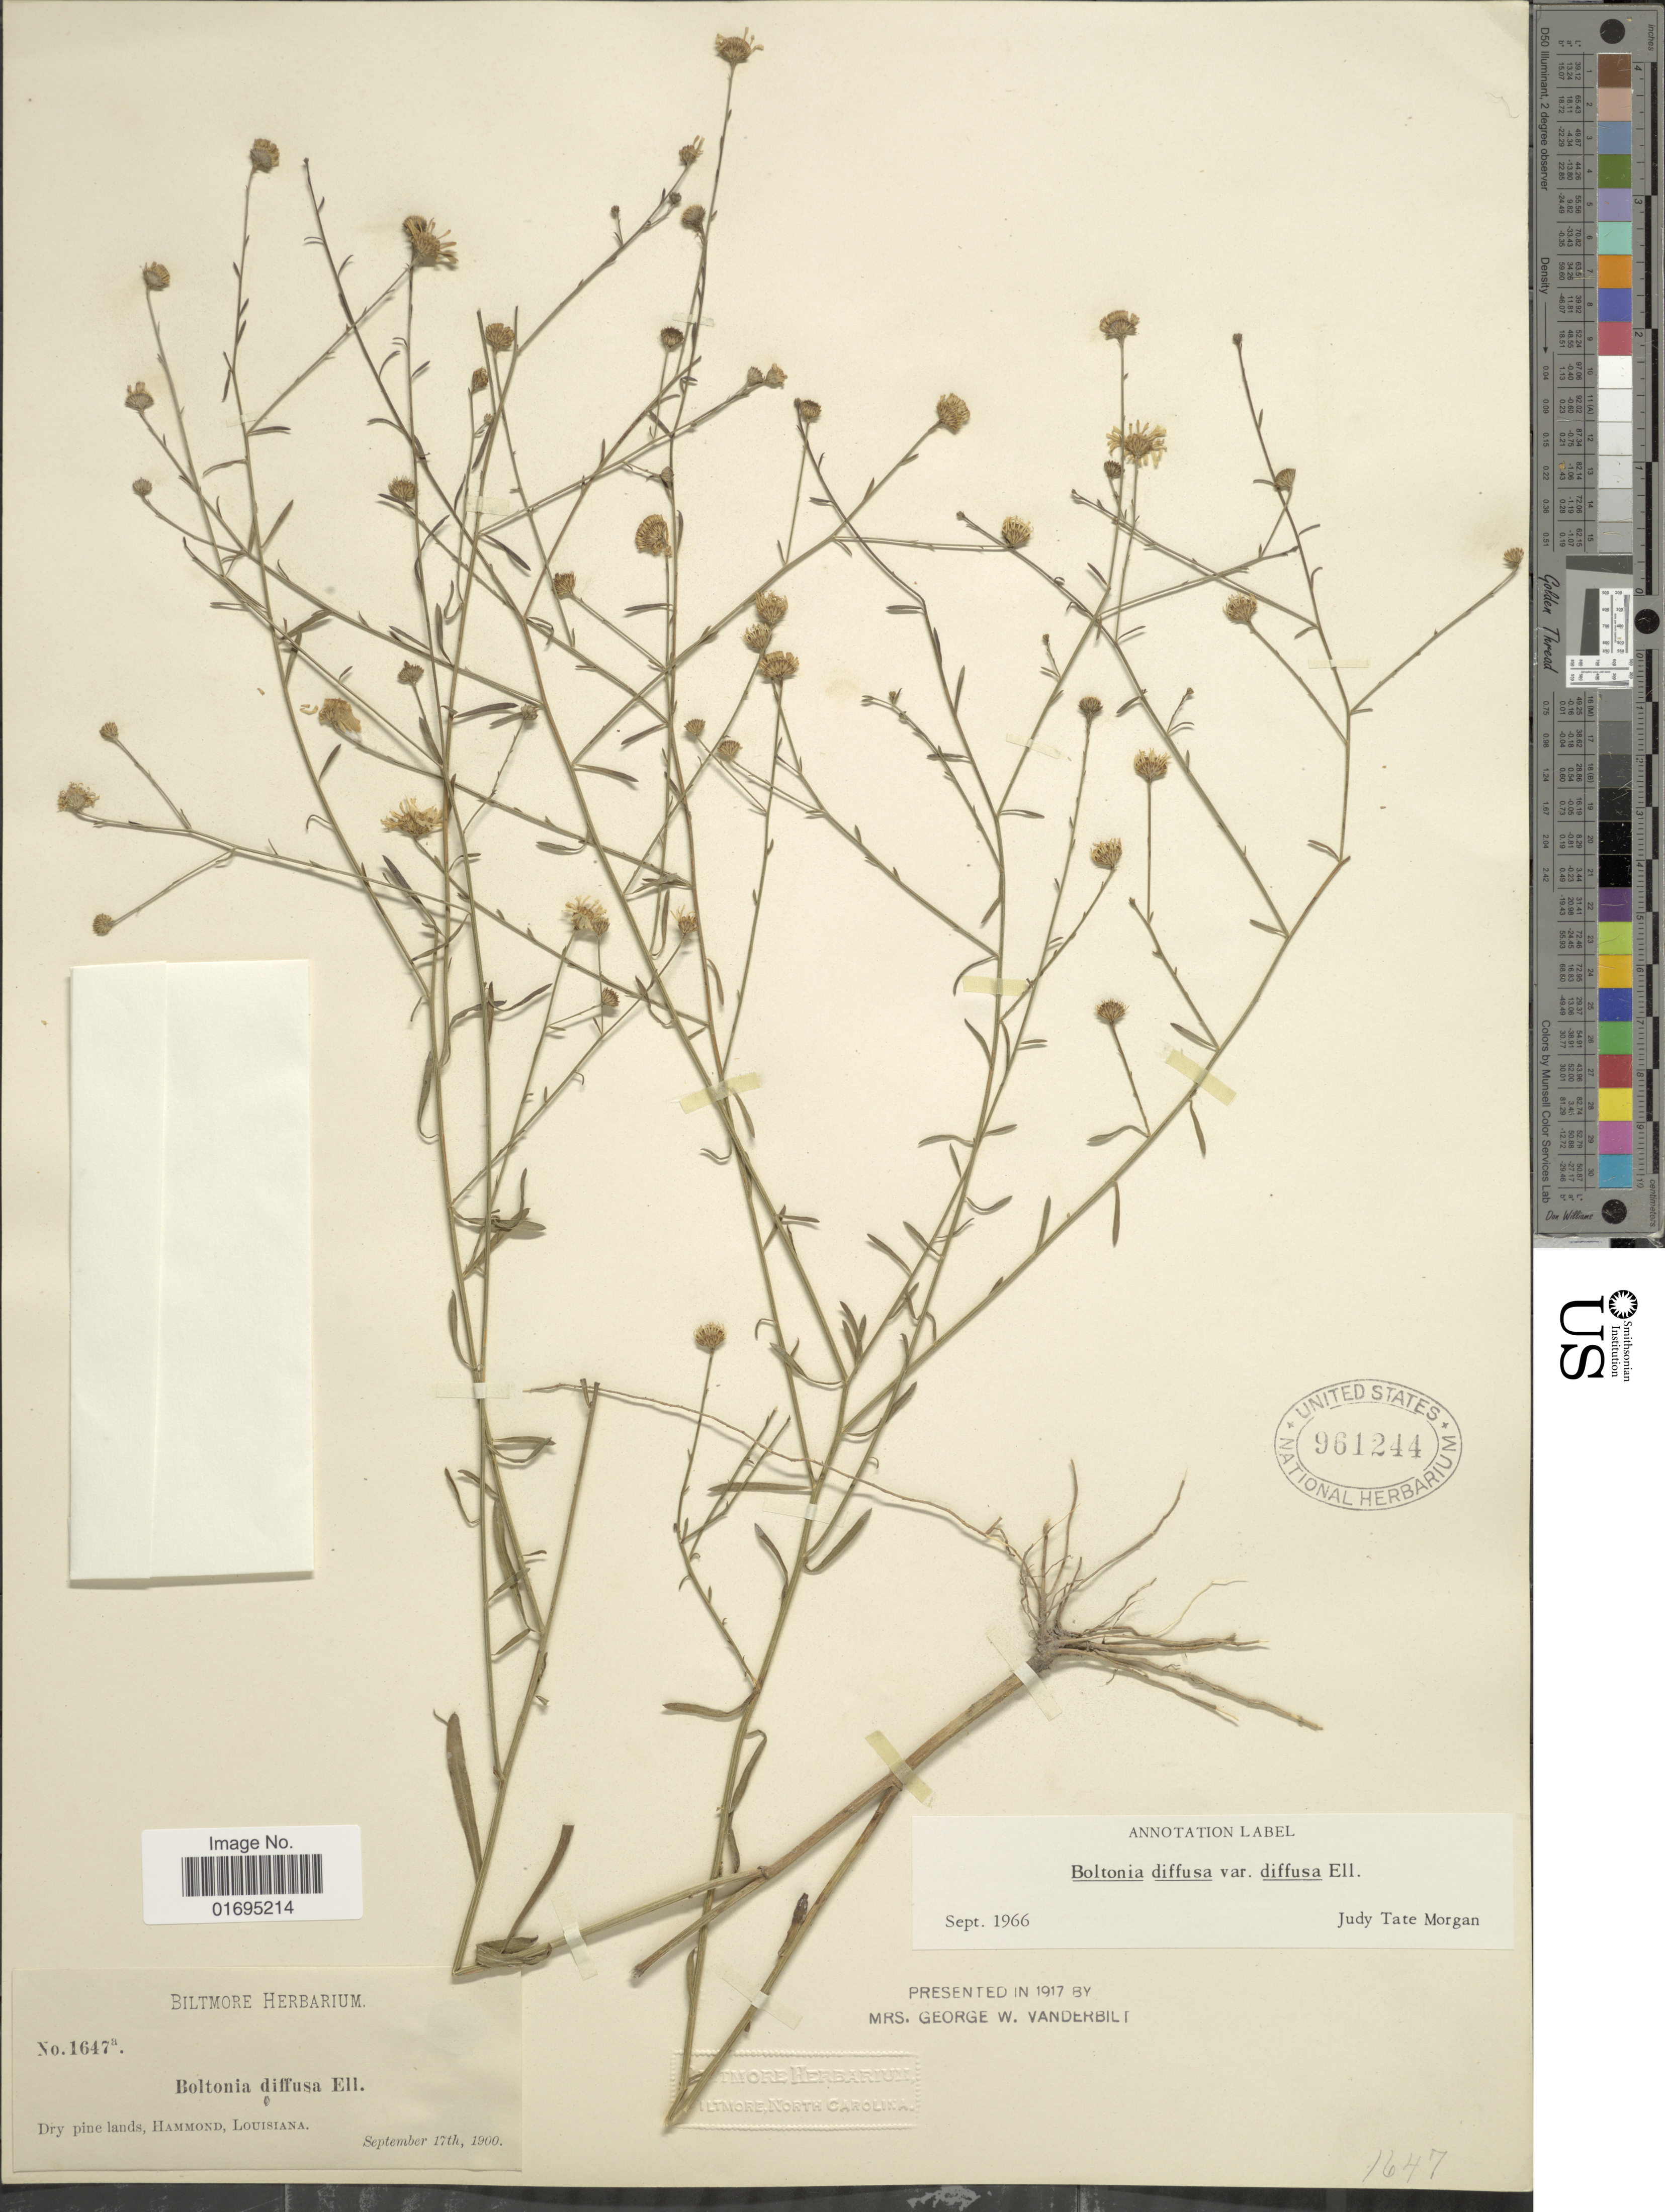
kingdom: Plantae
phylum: Tracheophyta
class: Magnoliopsida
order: Asterales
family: Asteraceae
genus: Boltonia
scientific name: Boltonia diffusa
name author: Elliott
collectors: ex herb. Biltmore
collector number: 1647a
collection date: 1900-09-17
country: United States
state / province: Louisiana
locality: Hammond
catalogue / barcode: US 961244